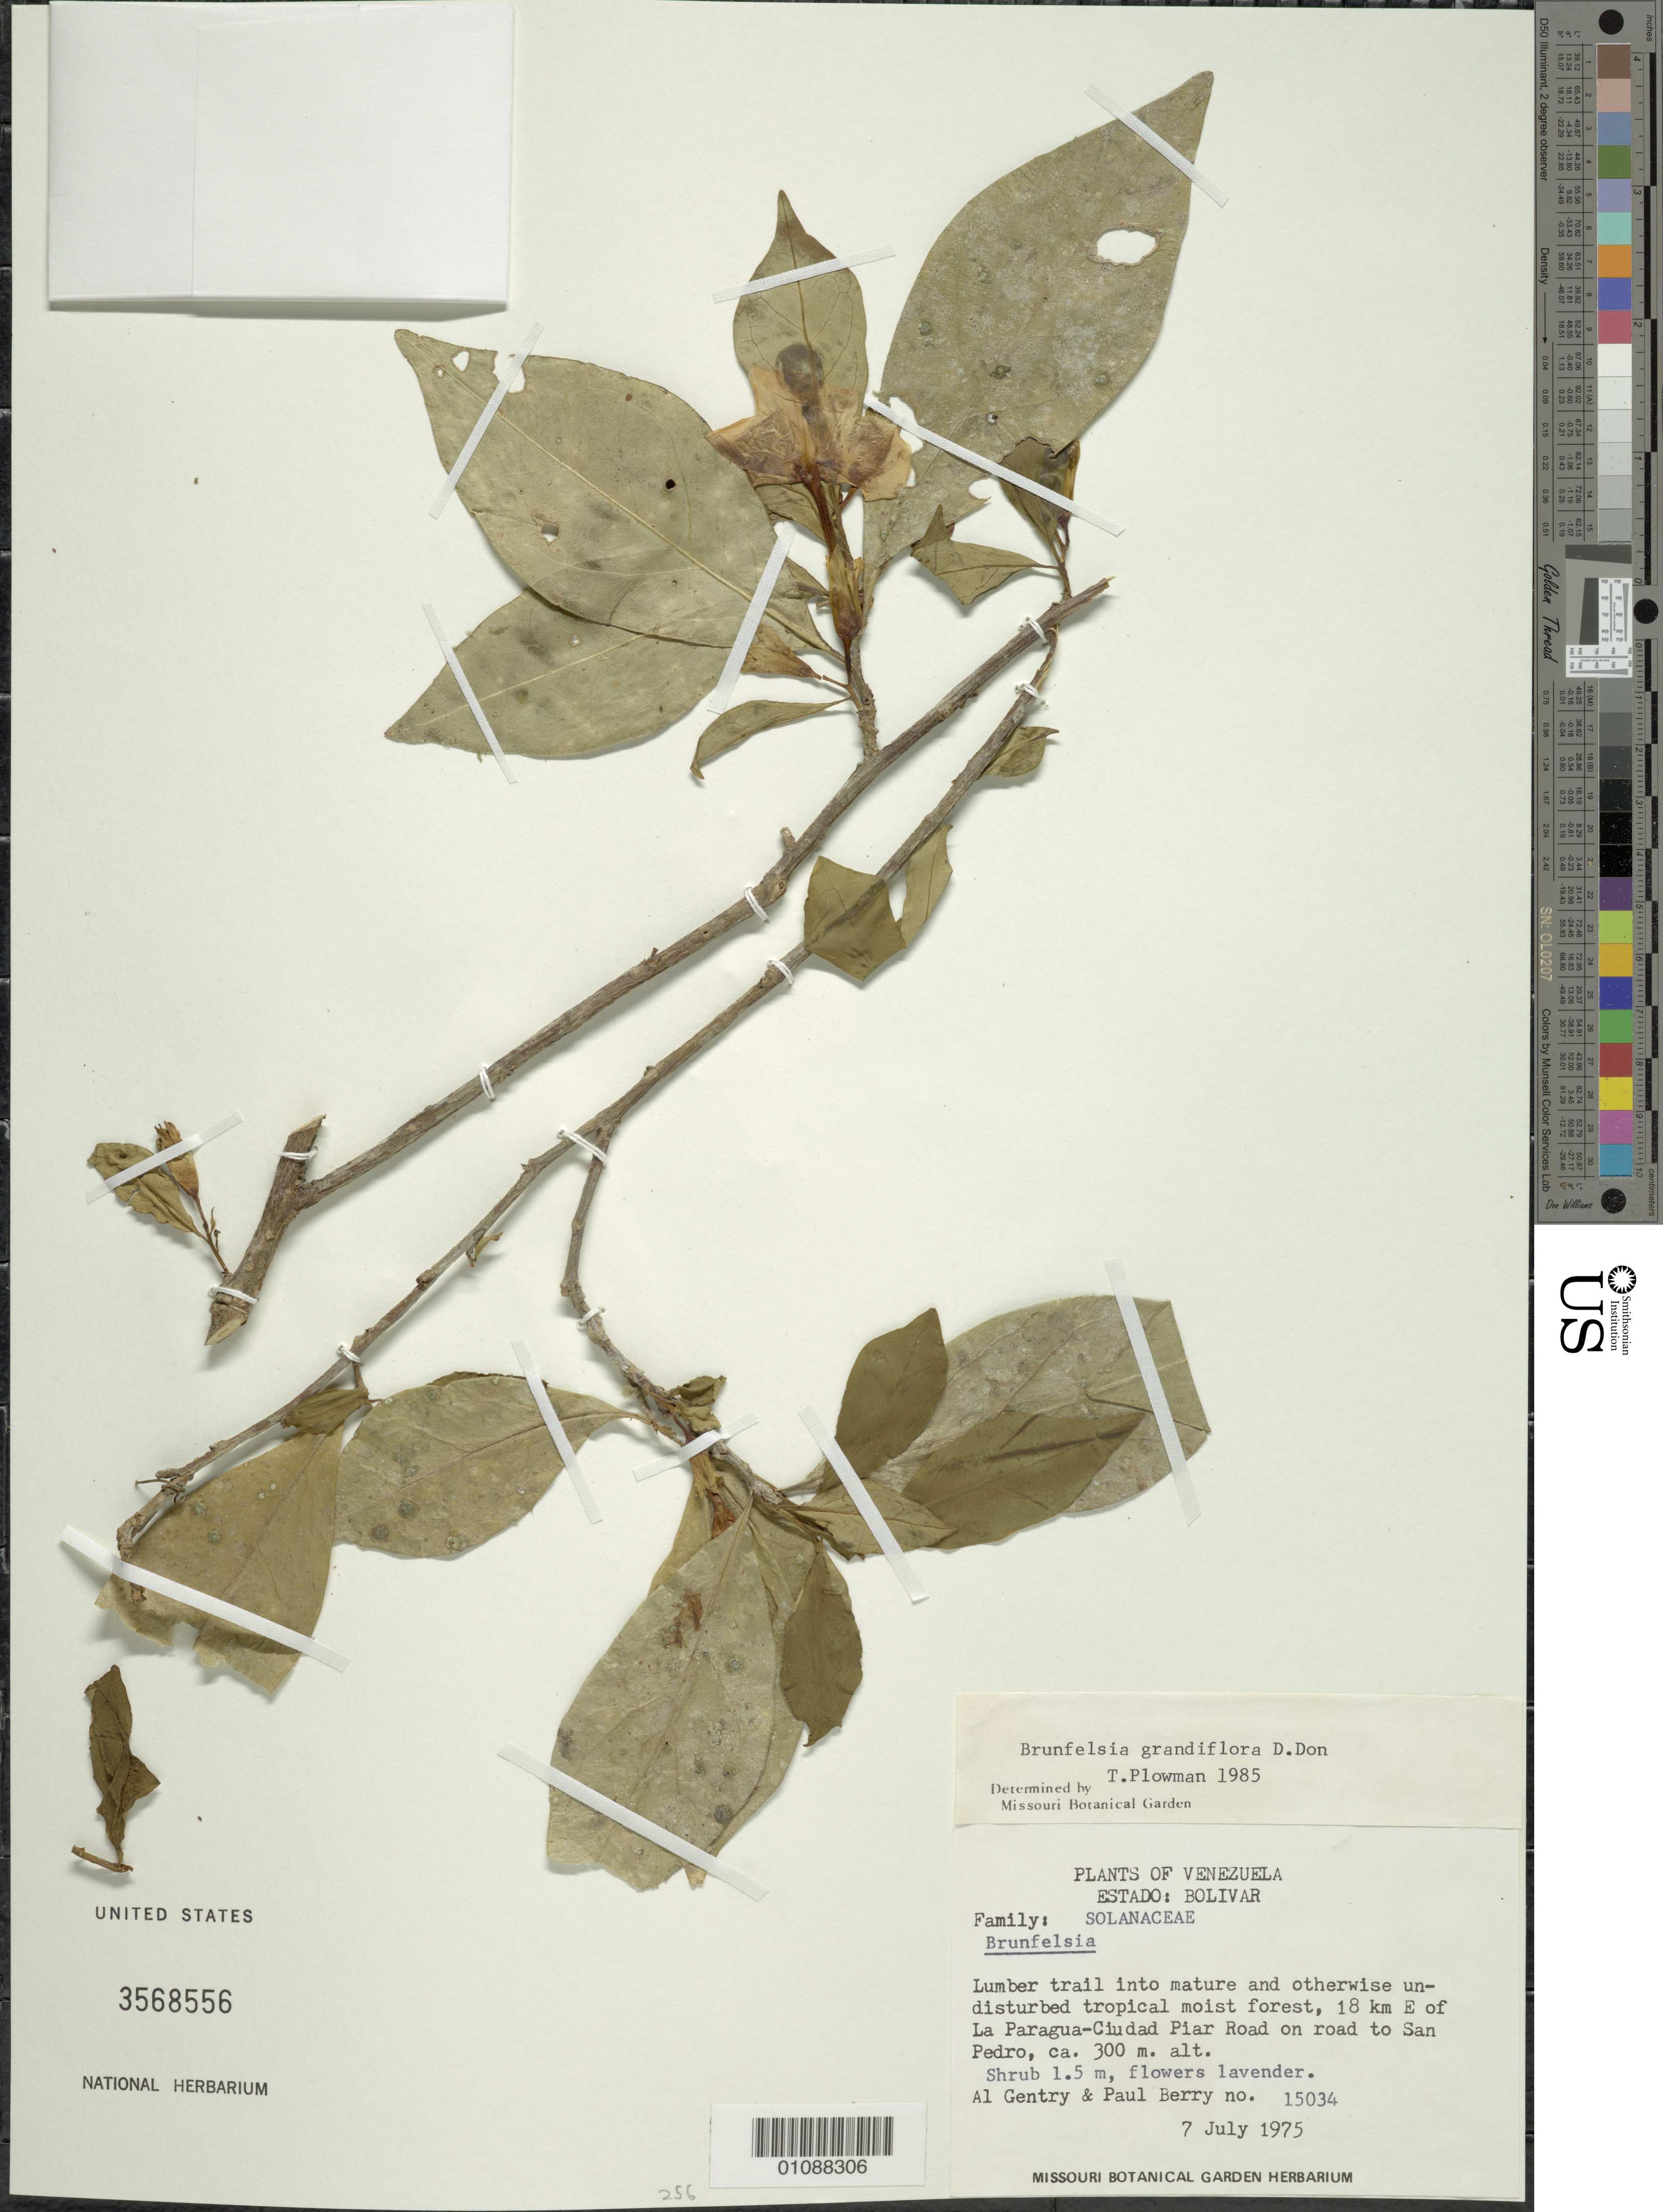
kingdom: Plantae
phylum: Tracheophyta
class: Magnoliopsida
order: Solanales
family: Solanaceae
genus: Brunfelsia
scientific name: Brunfelsia grandiflora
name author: D. Don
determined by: Plowman, Timothy C.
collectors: A. H. Gentry & P. Berry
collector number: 15034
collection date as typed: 7-Jul-75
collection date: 1975-07-07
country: Venezuela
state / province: Bolívar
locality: La Paragua-Ciudad Piar Road, 18 km E of, on road to San Pedro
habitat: Lumber trail into mature and otherwise undisturbed tropical moist forest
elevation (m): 300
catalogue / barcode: US 3568556